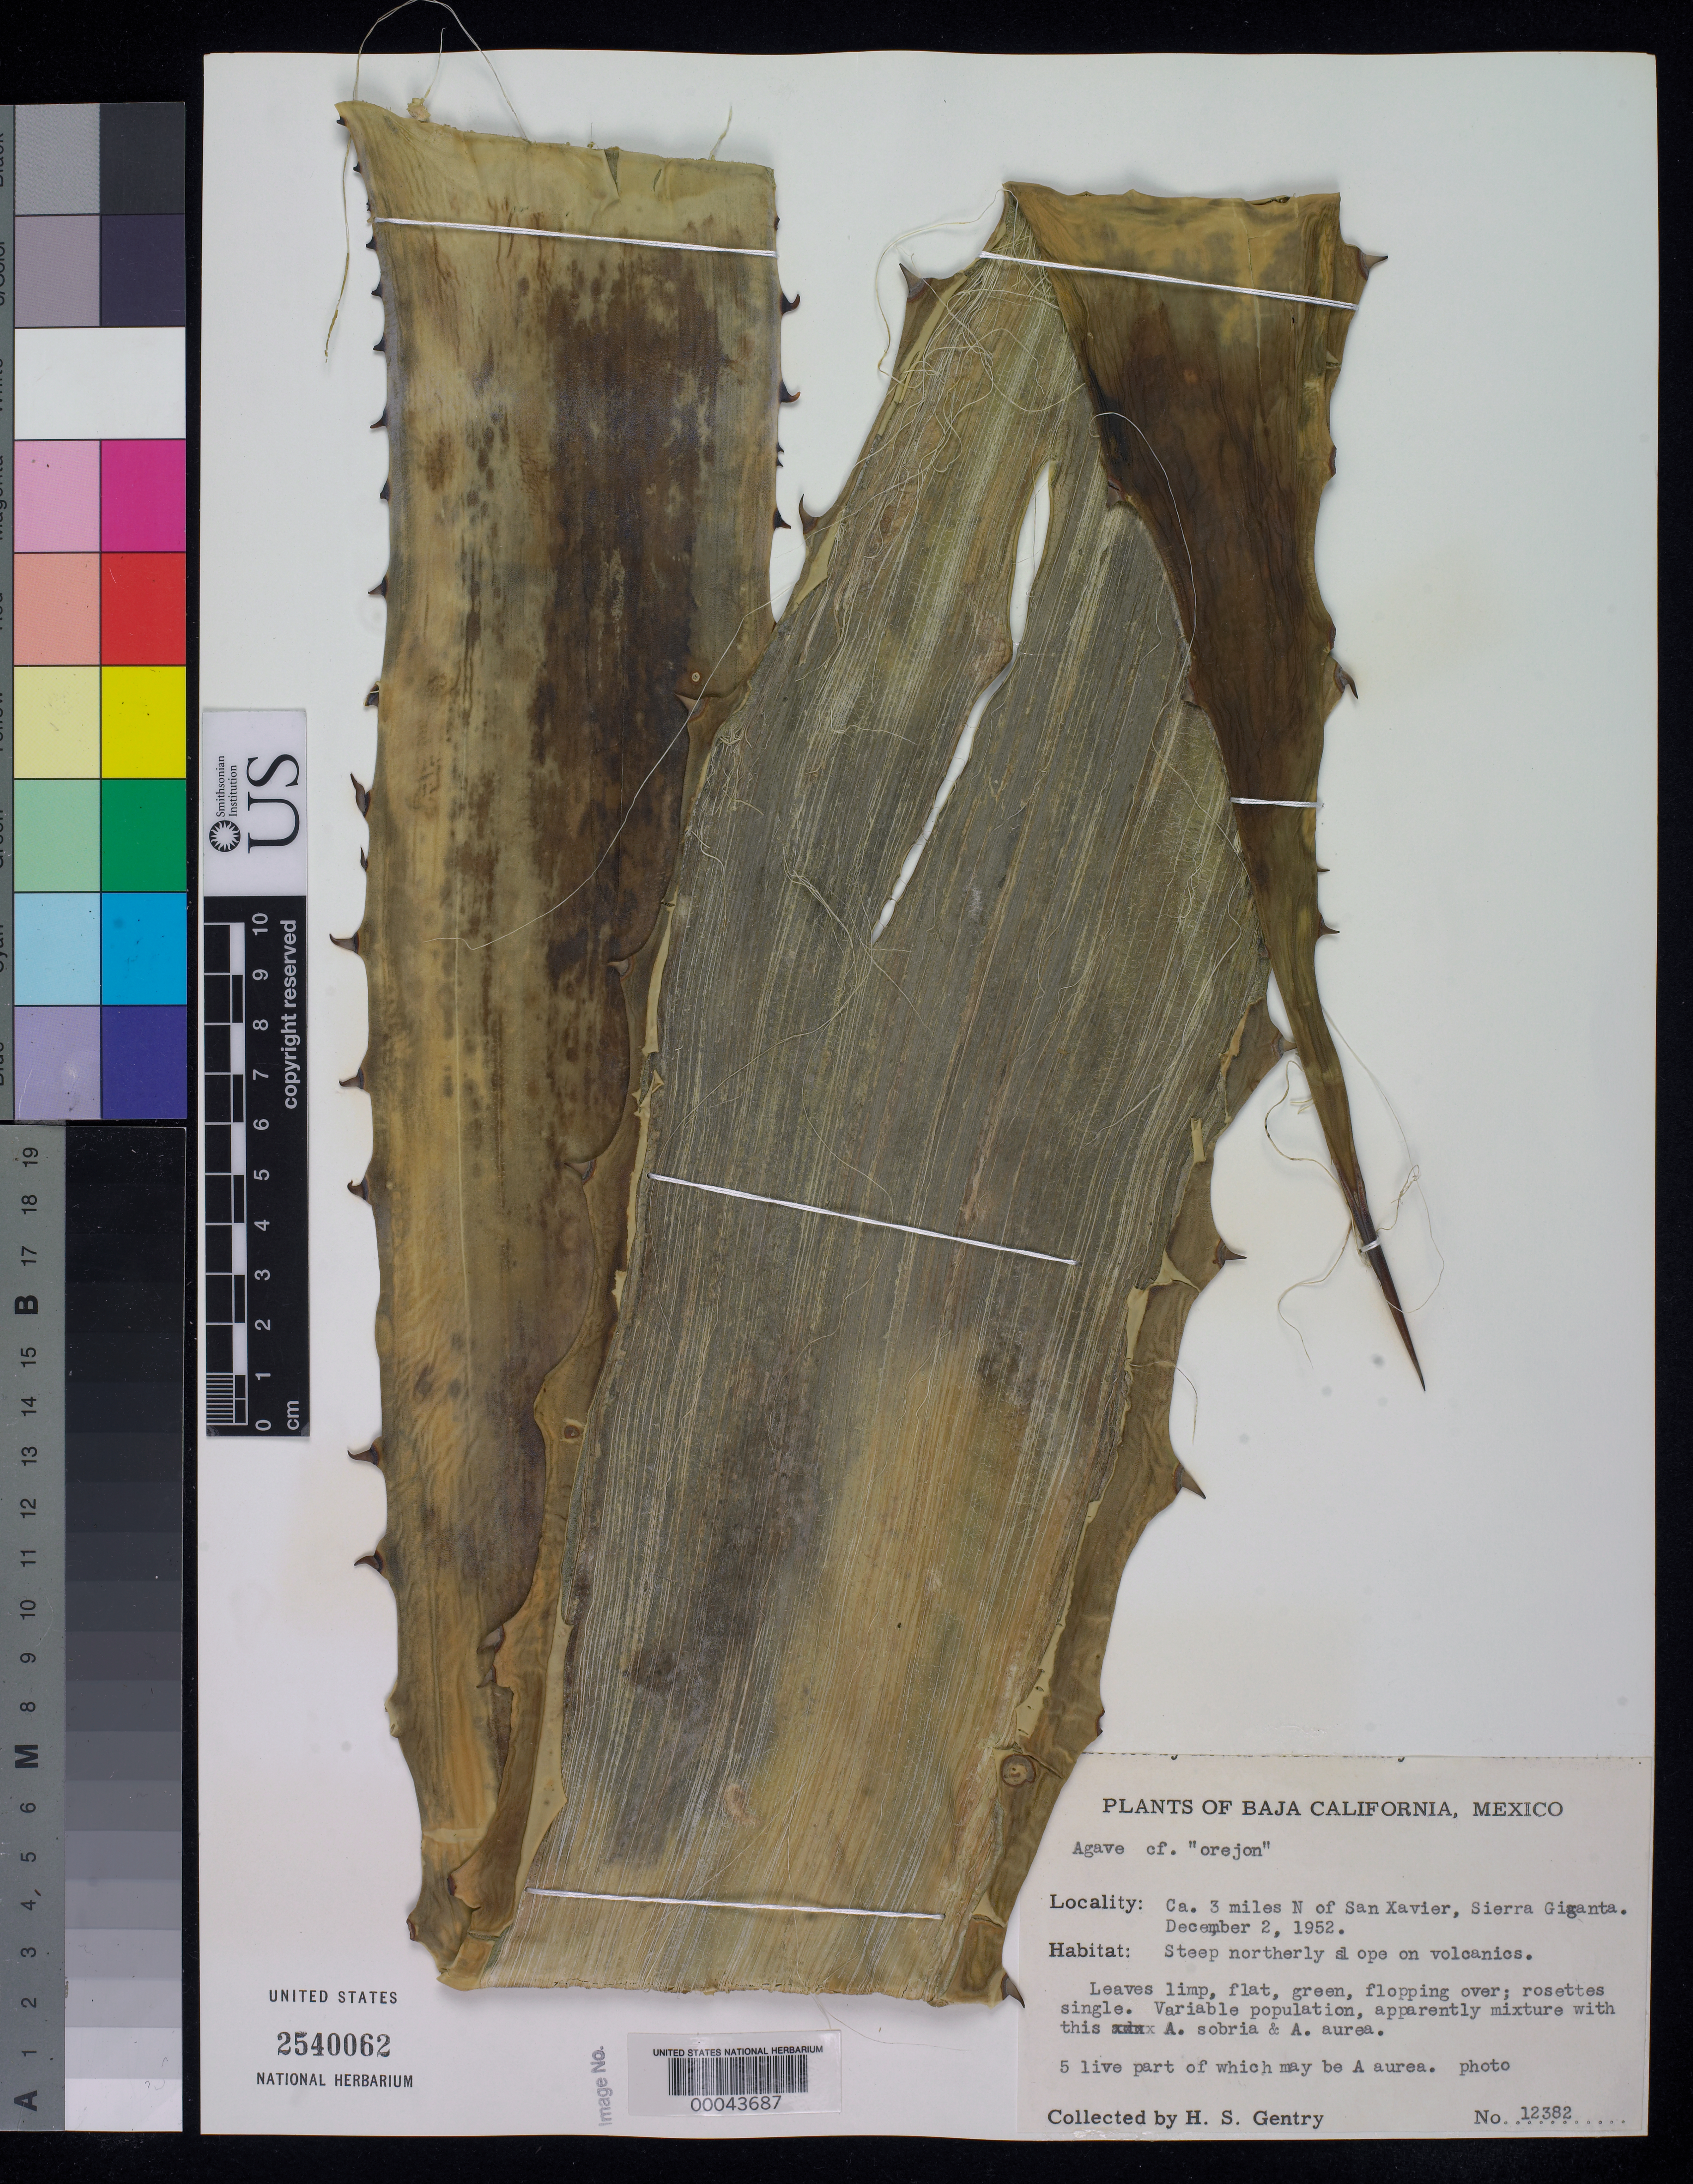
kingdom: Plantae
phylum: Tracheophyta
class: Liliopsida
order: Asparagales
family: Asparagaceae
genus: Agave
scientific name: Agave aurea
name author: Brandegee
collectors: H. S. Gentry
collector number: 12382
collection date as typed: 02 Dec 1952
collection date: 1952-12-02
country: Mexico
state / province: Baja California Sur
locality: Ca 3 mi N of San Xavier, Sierra Giganta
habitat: Steep northery slope on volcanics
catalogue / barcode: US 2540062